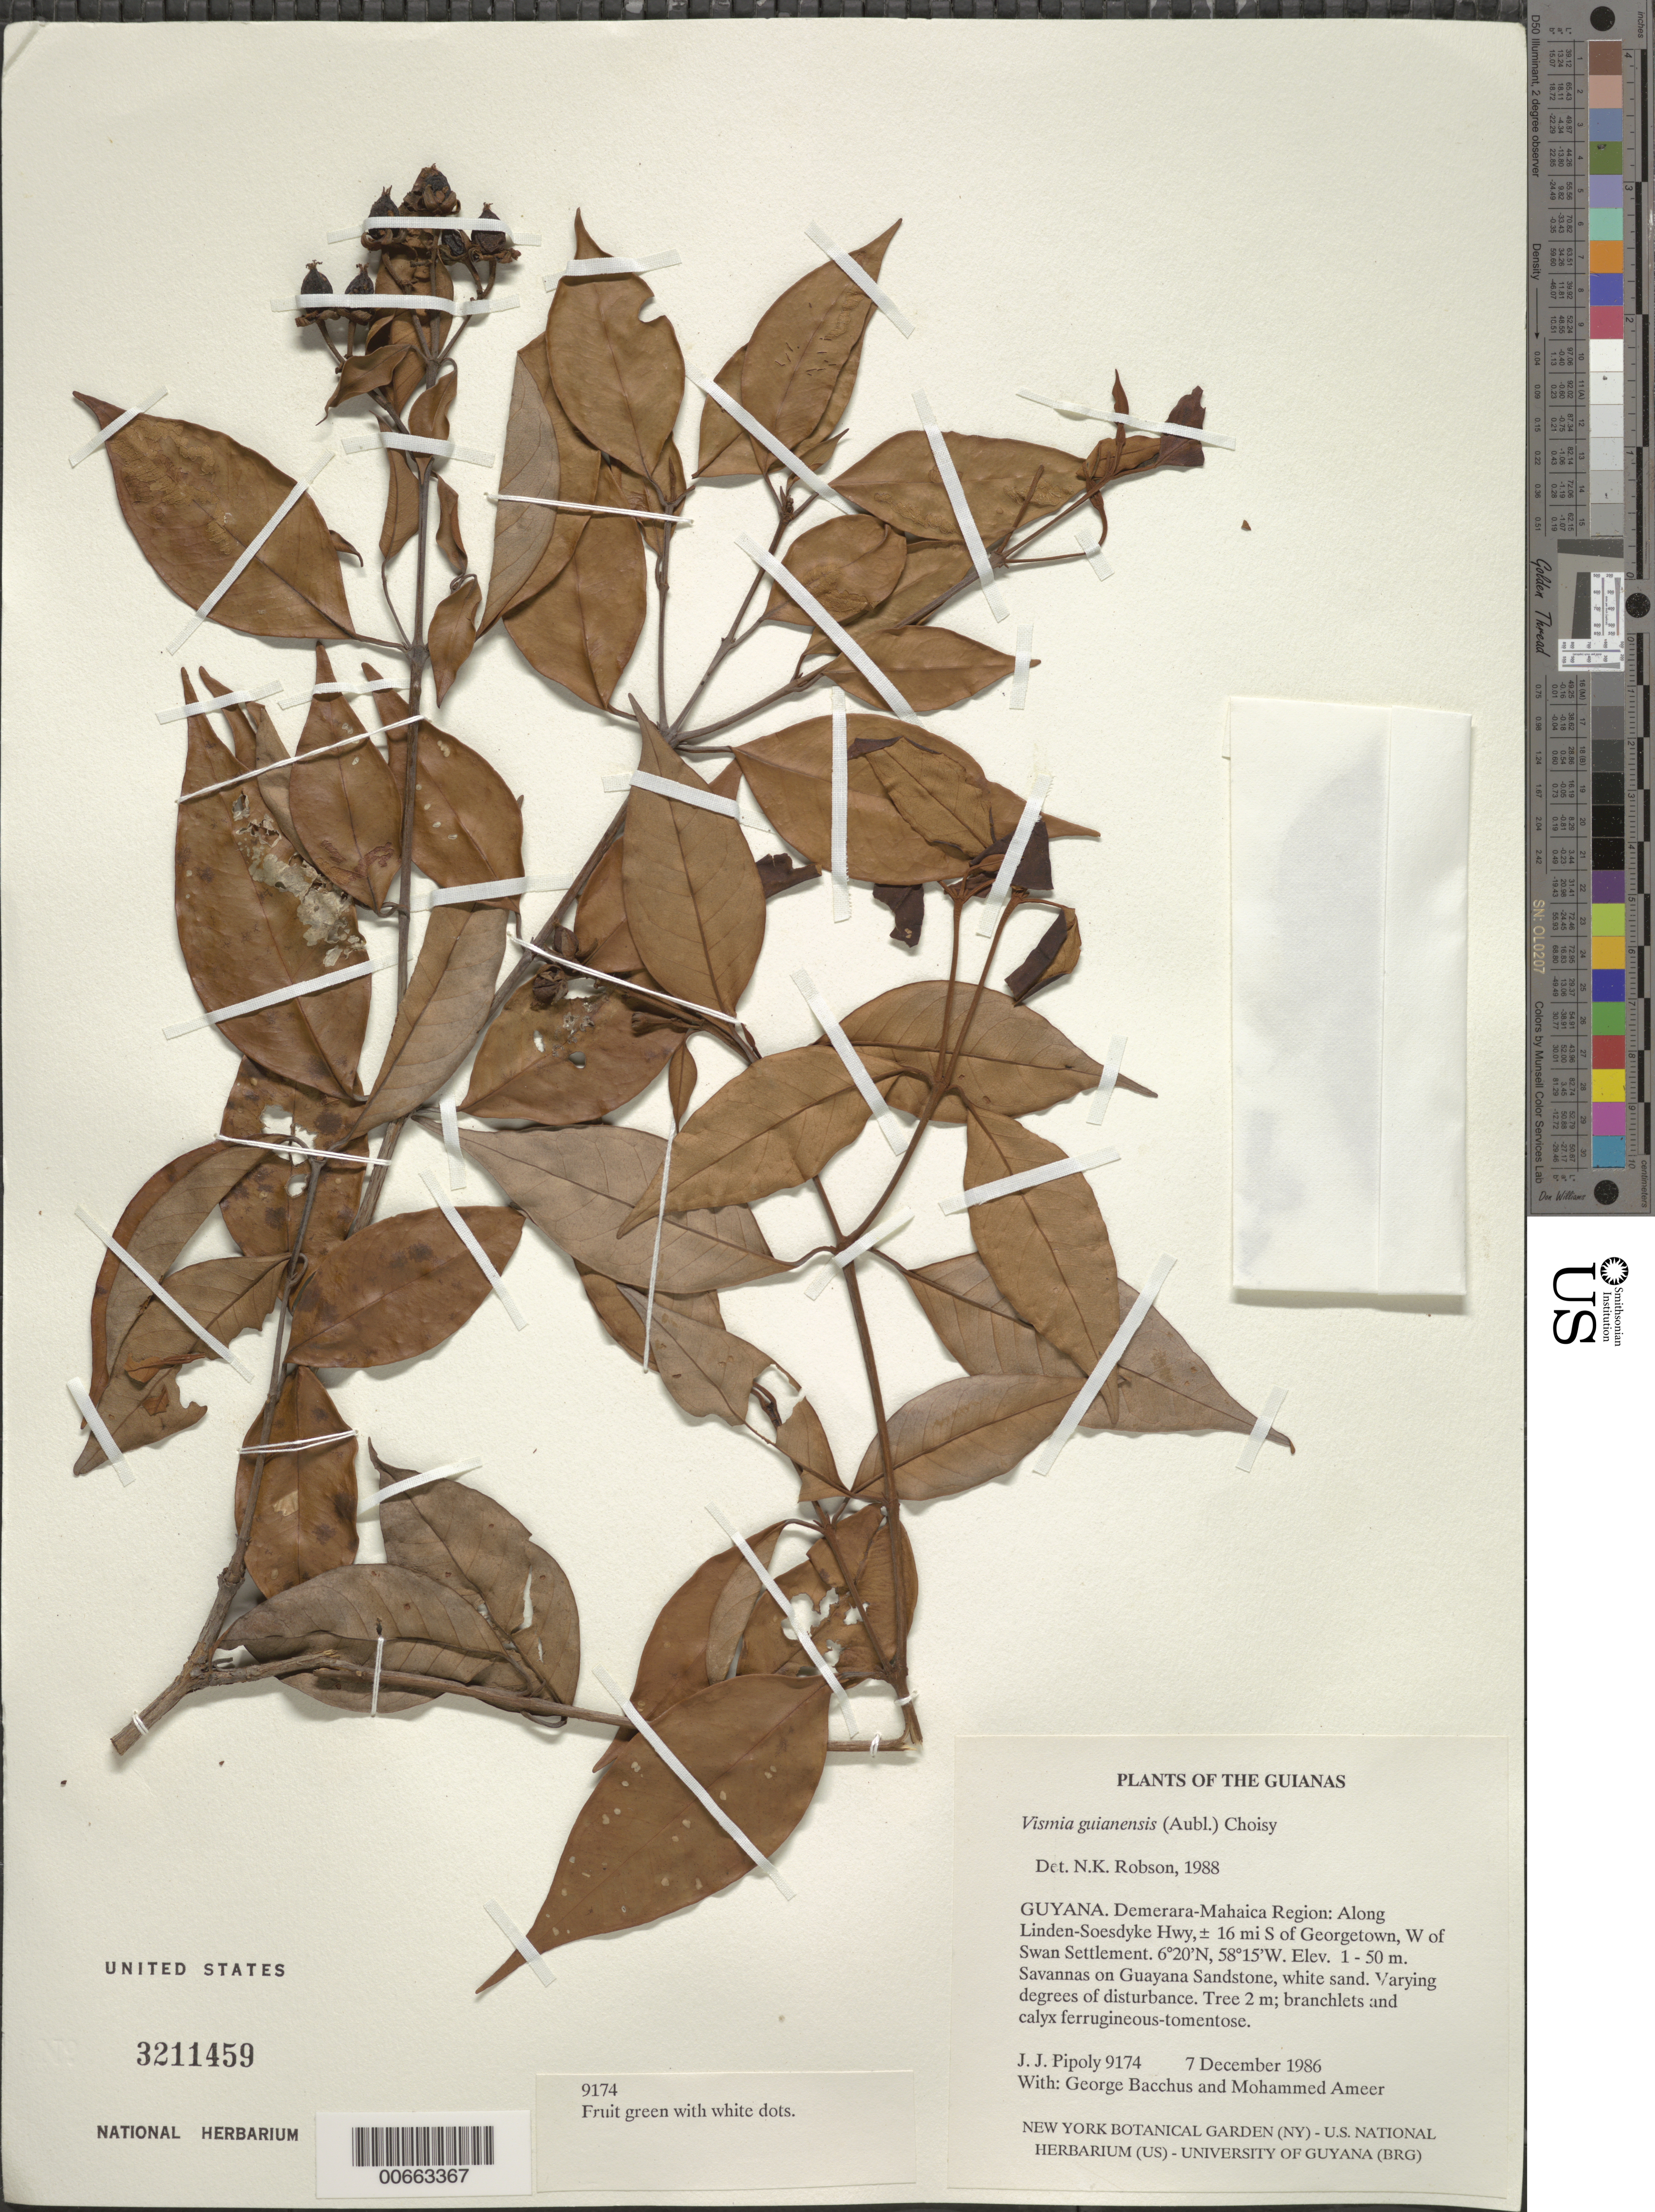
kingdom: Plantae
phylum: Tracheophyta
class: Magnoliopsida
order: Malpighiales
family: Hypericaceae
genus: Vismia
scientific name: Vismia guianensis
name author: (Aubl.) Pers.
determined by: Robson, Norman K. B.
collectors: J. J. Pipoly, G. Bacchus & M. Ameer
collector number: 9174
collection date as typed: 7 December 1986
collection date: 1986-12-07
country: Guyana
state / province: Demerara-Mahaica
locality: Along Linden-Soesdyke Hwy,± 16 mi S of Georgetown, W of Swan Settlement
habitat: Savannas on Guayana Sandstone, white sand. Varying degrees of disturbance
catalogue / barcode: US 3211459